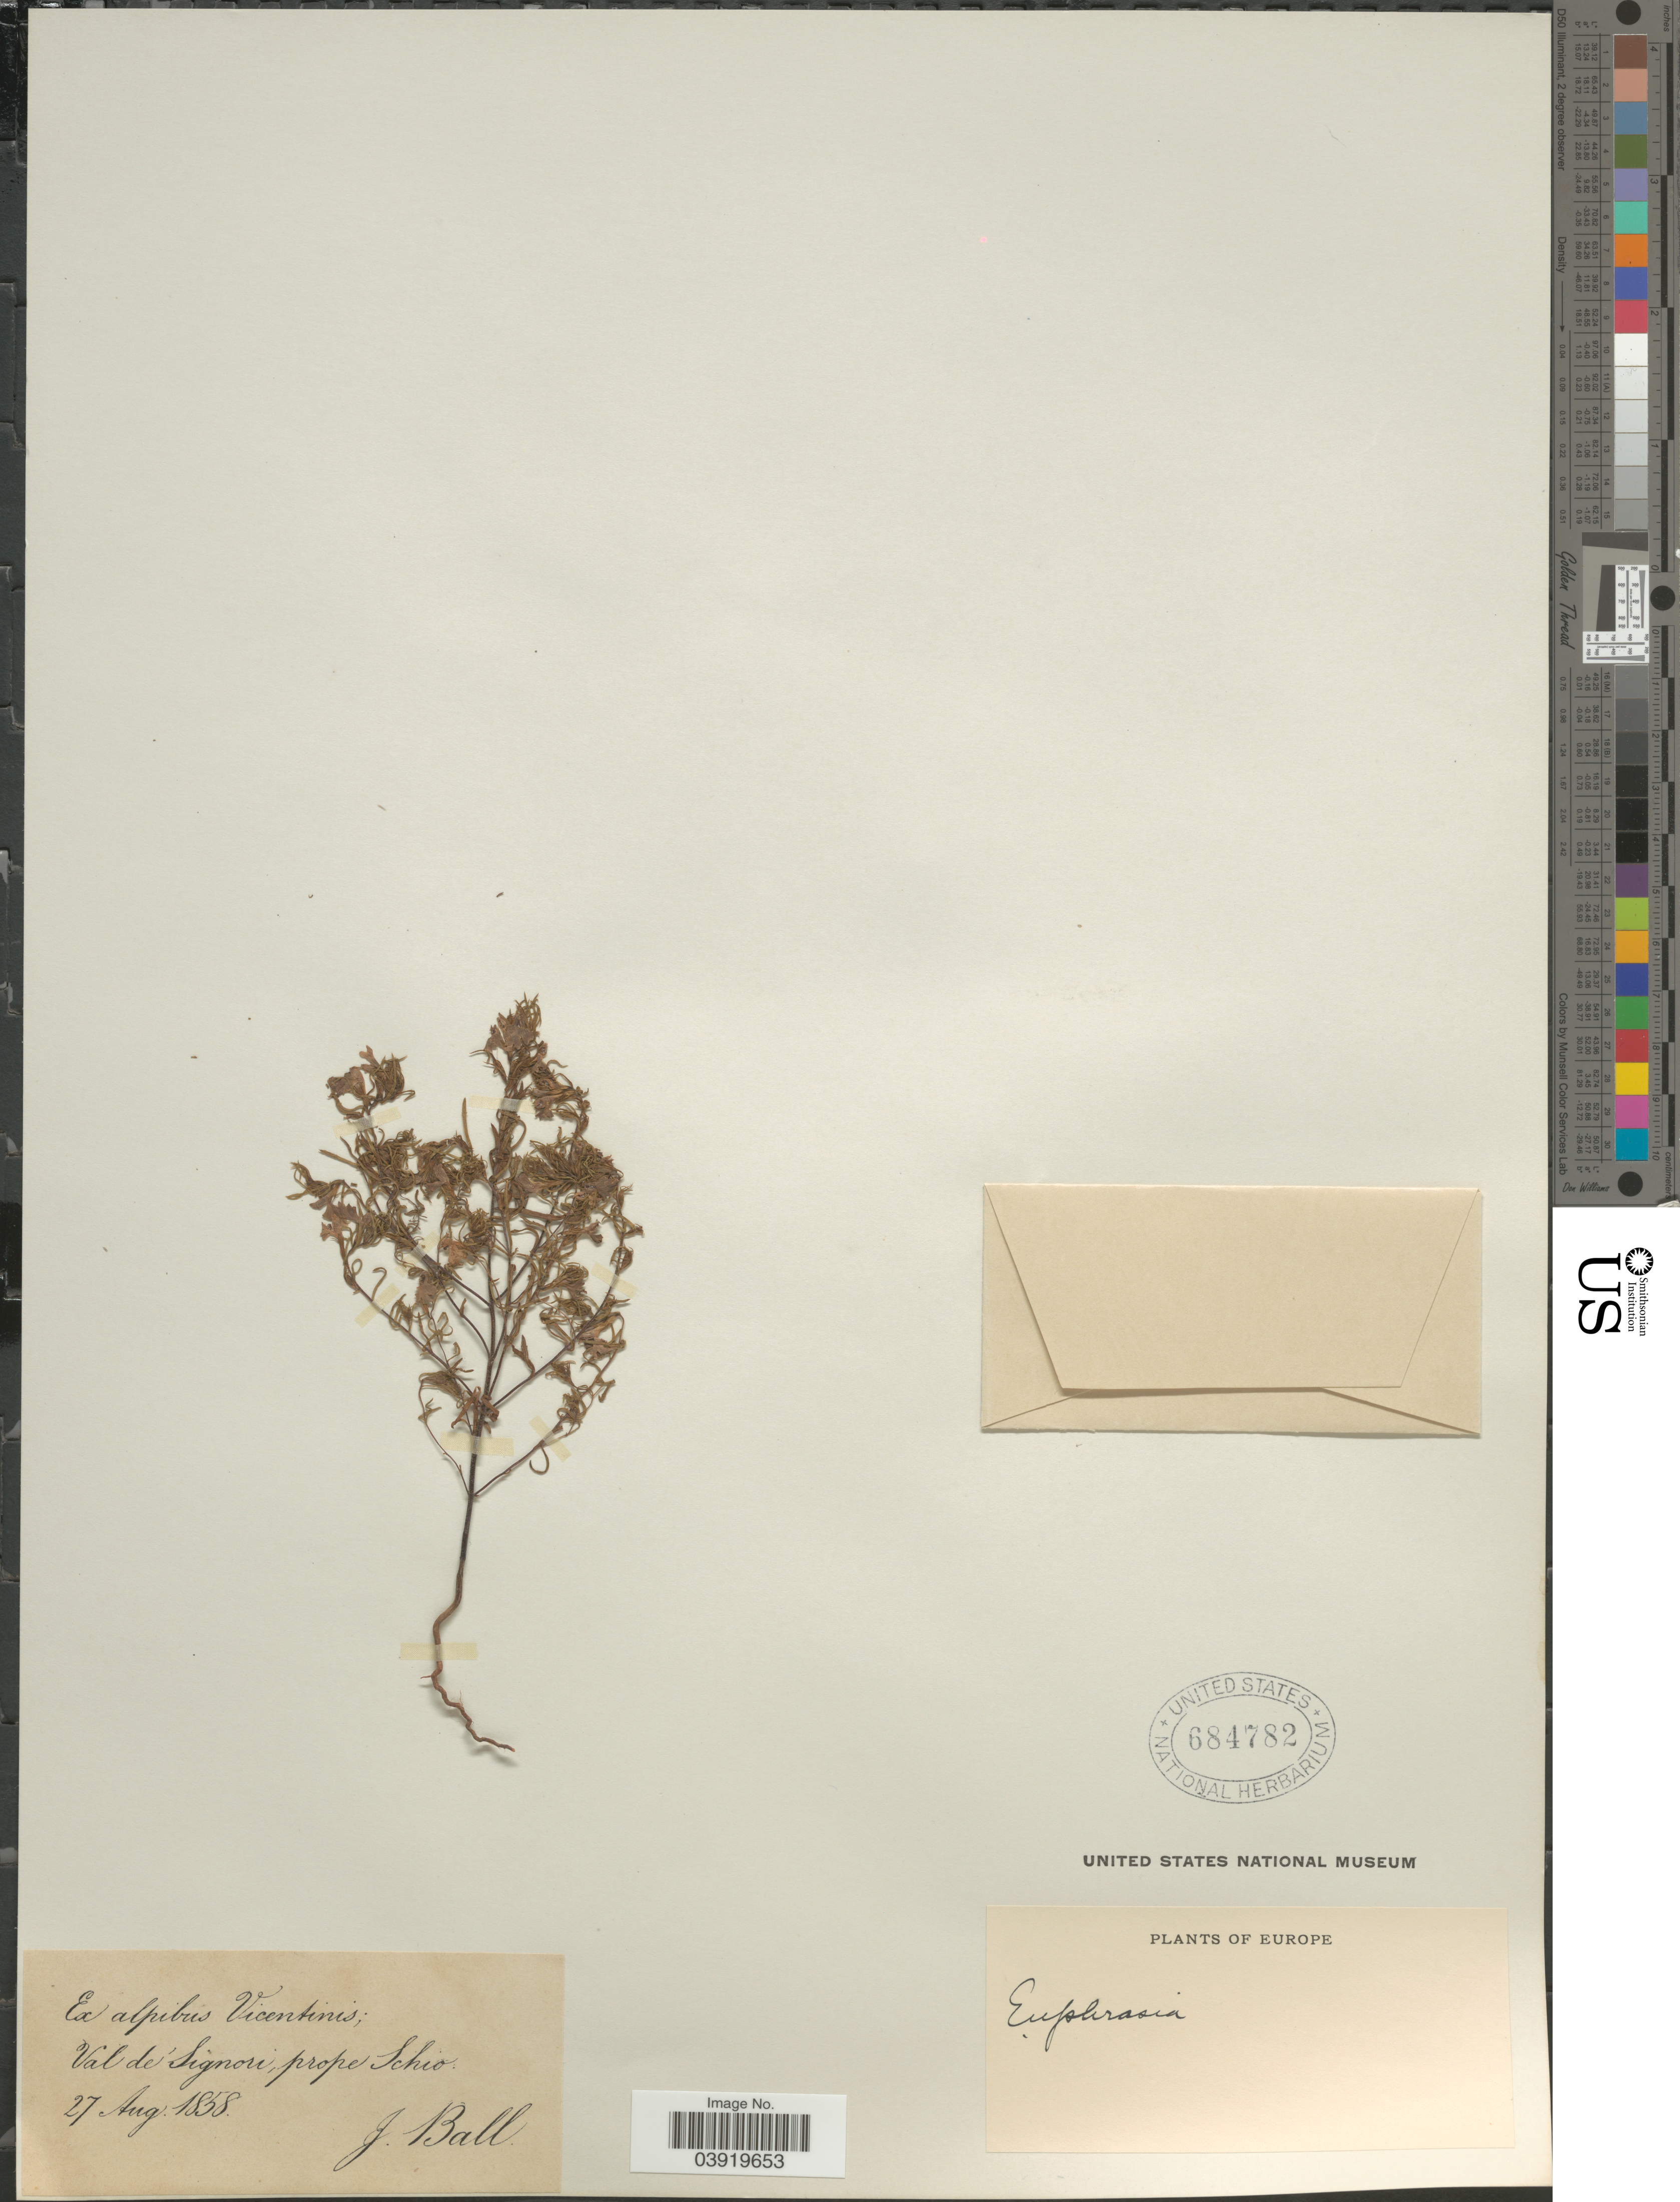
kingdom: Plantae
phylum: Tracheophyta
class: Magnoliopsida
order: Lamiales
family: Orobanchaceae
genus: Euphrasia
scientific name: Euphrasia sp.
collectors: J. Ball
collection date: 1858-08-27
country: Italy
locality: Ex alpibus Vicentinis; Val de Signori, prope Schio.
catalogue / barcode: US 684782